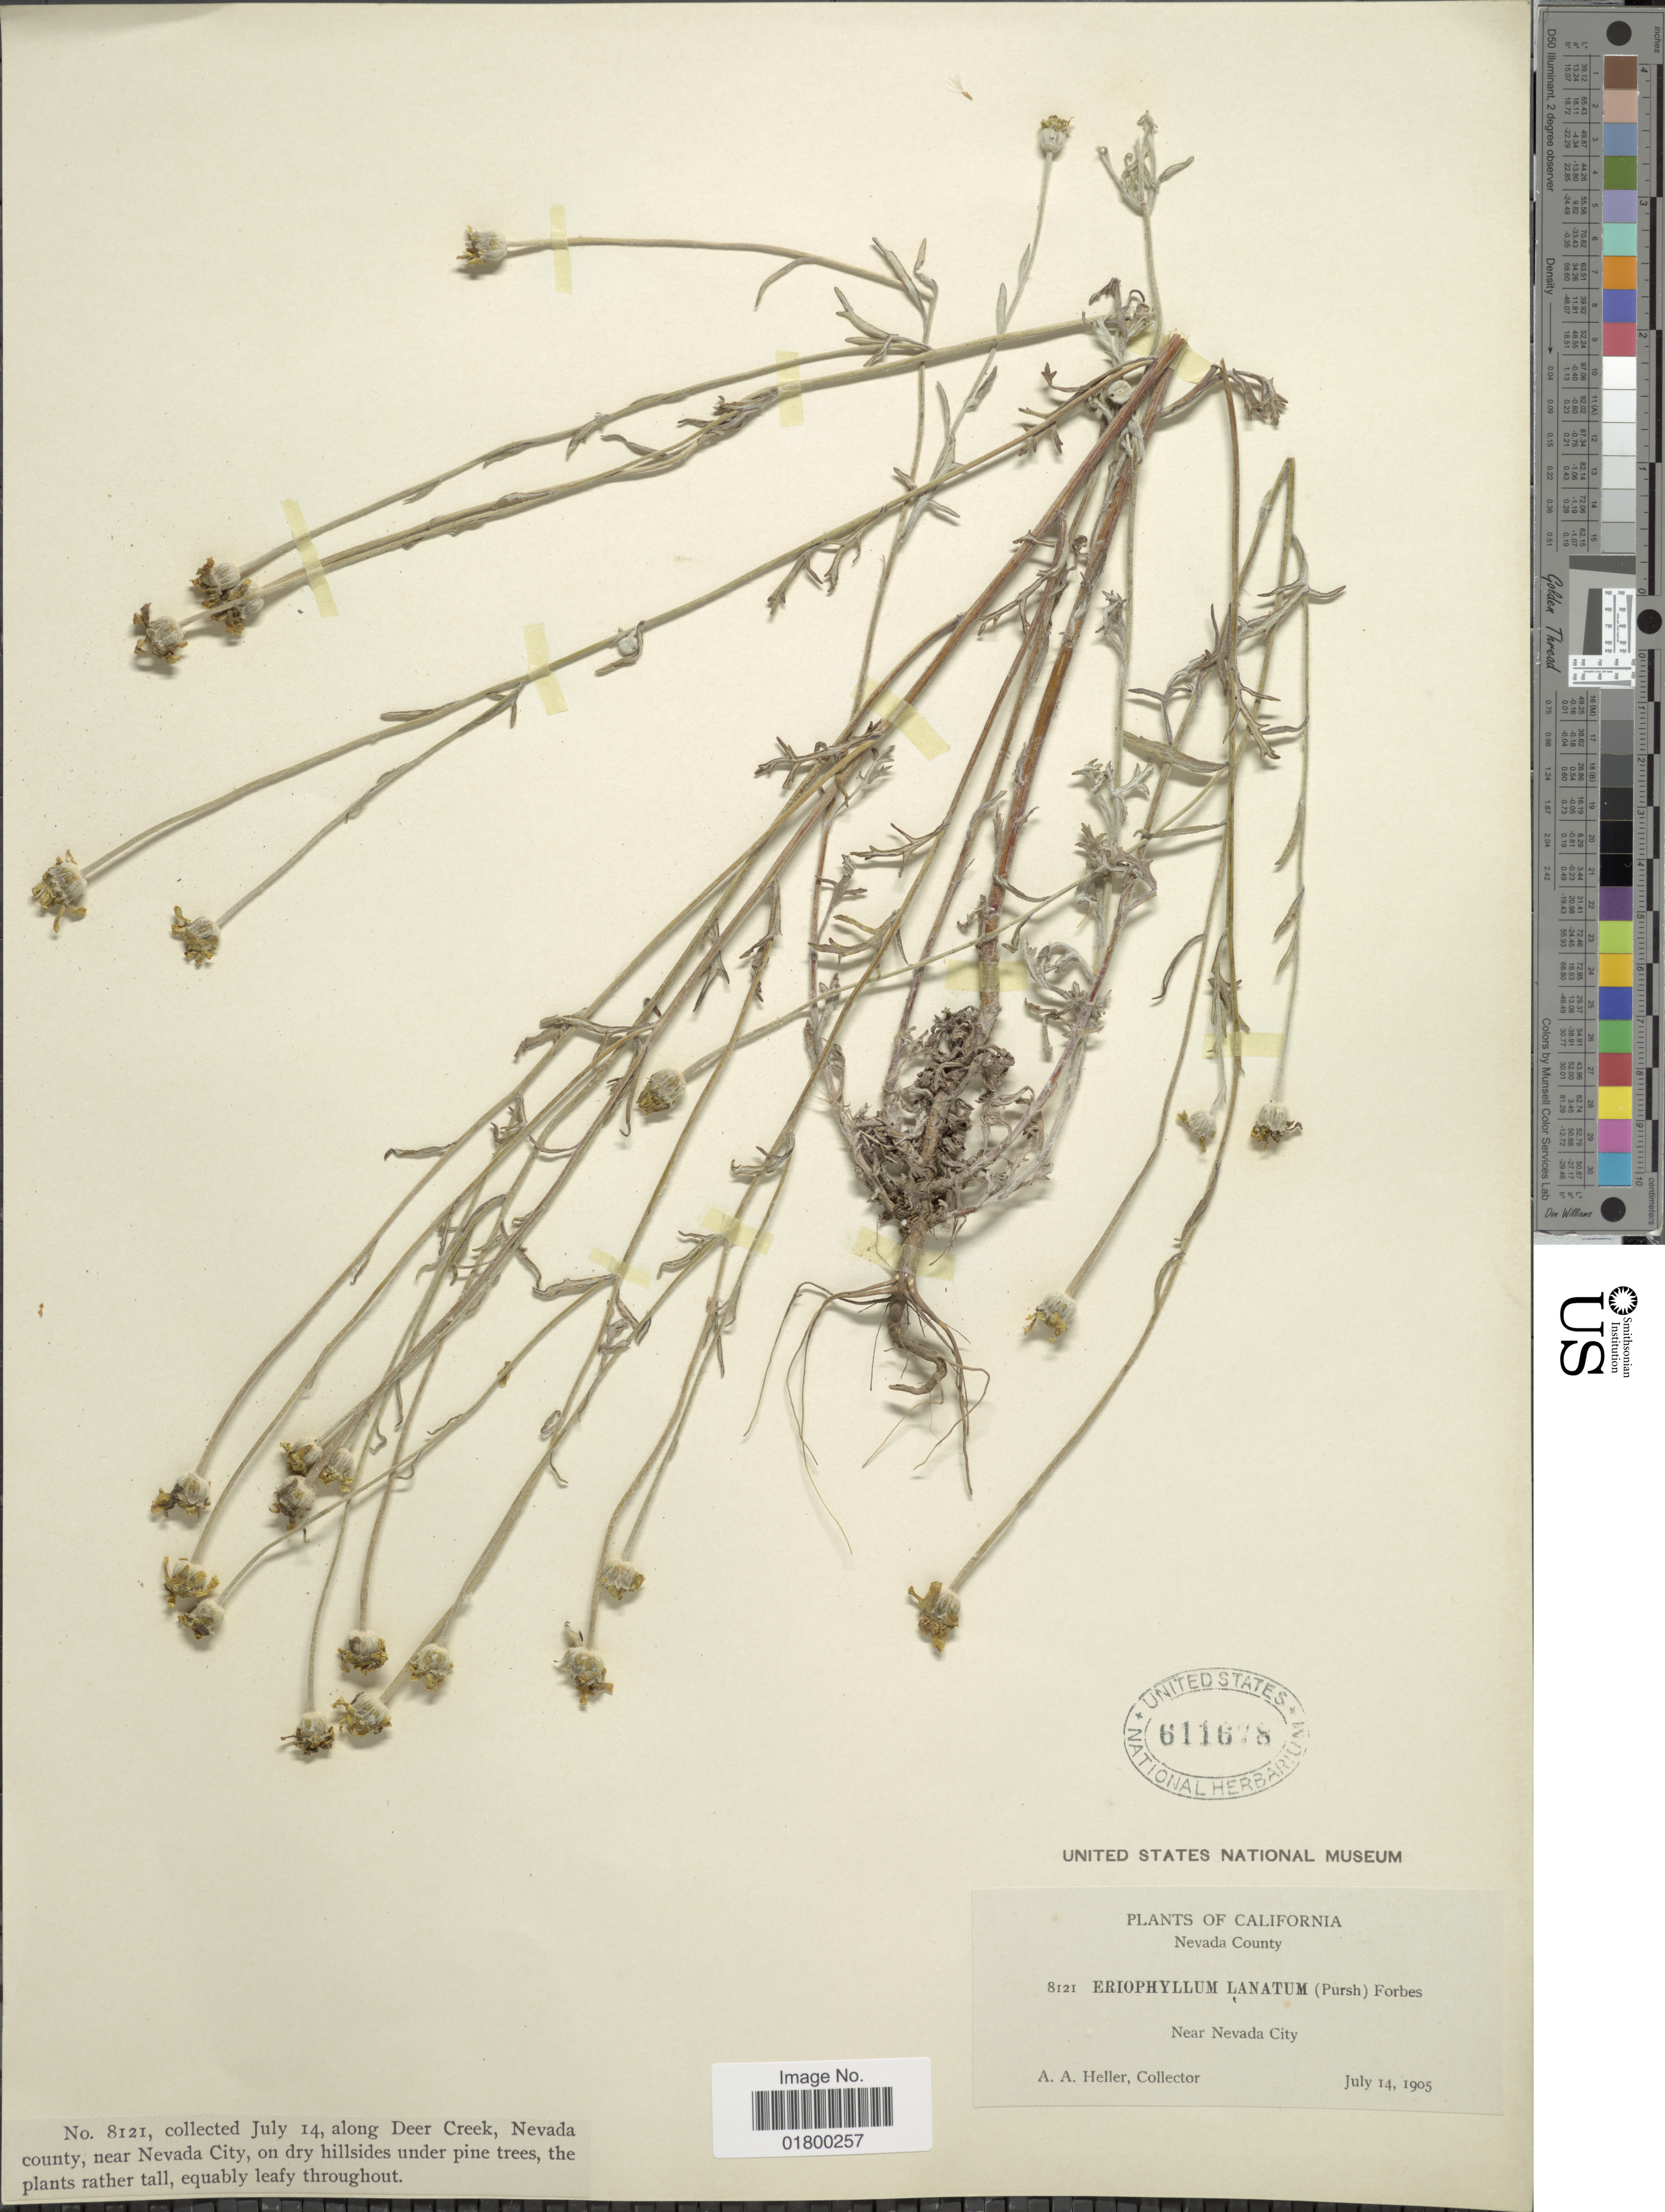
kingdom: Plantae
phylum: Tracheophyta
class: Magnoliopsida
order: Asterales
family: Asteraceae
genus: Eriophyllum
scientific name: Eriophyllum lanatum var. achillioides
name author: (DC.) Jeps.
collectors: A. A. Heller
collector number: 8121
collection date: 1905-07-14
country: United States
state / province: California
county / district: Nevada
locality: Nevada County, Near Nevada City, along Deer Creek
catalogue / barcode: US 611678